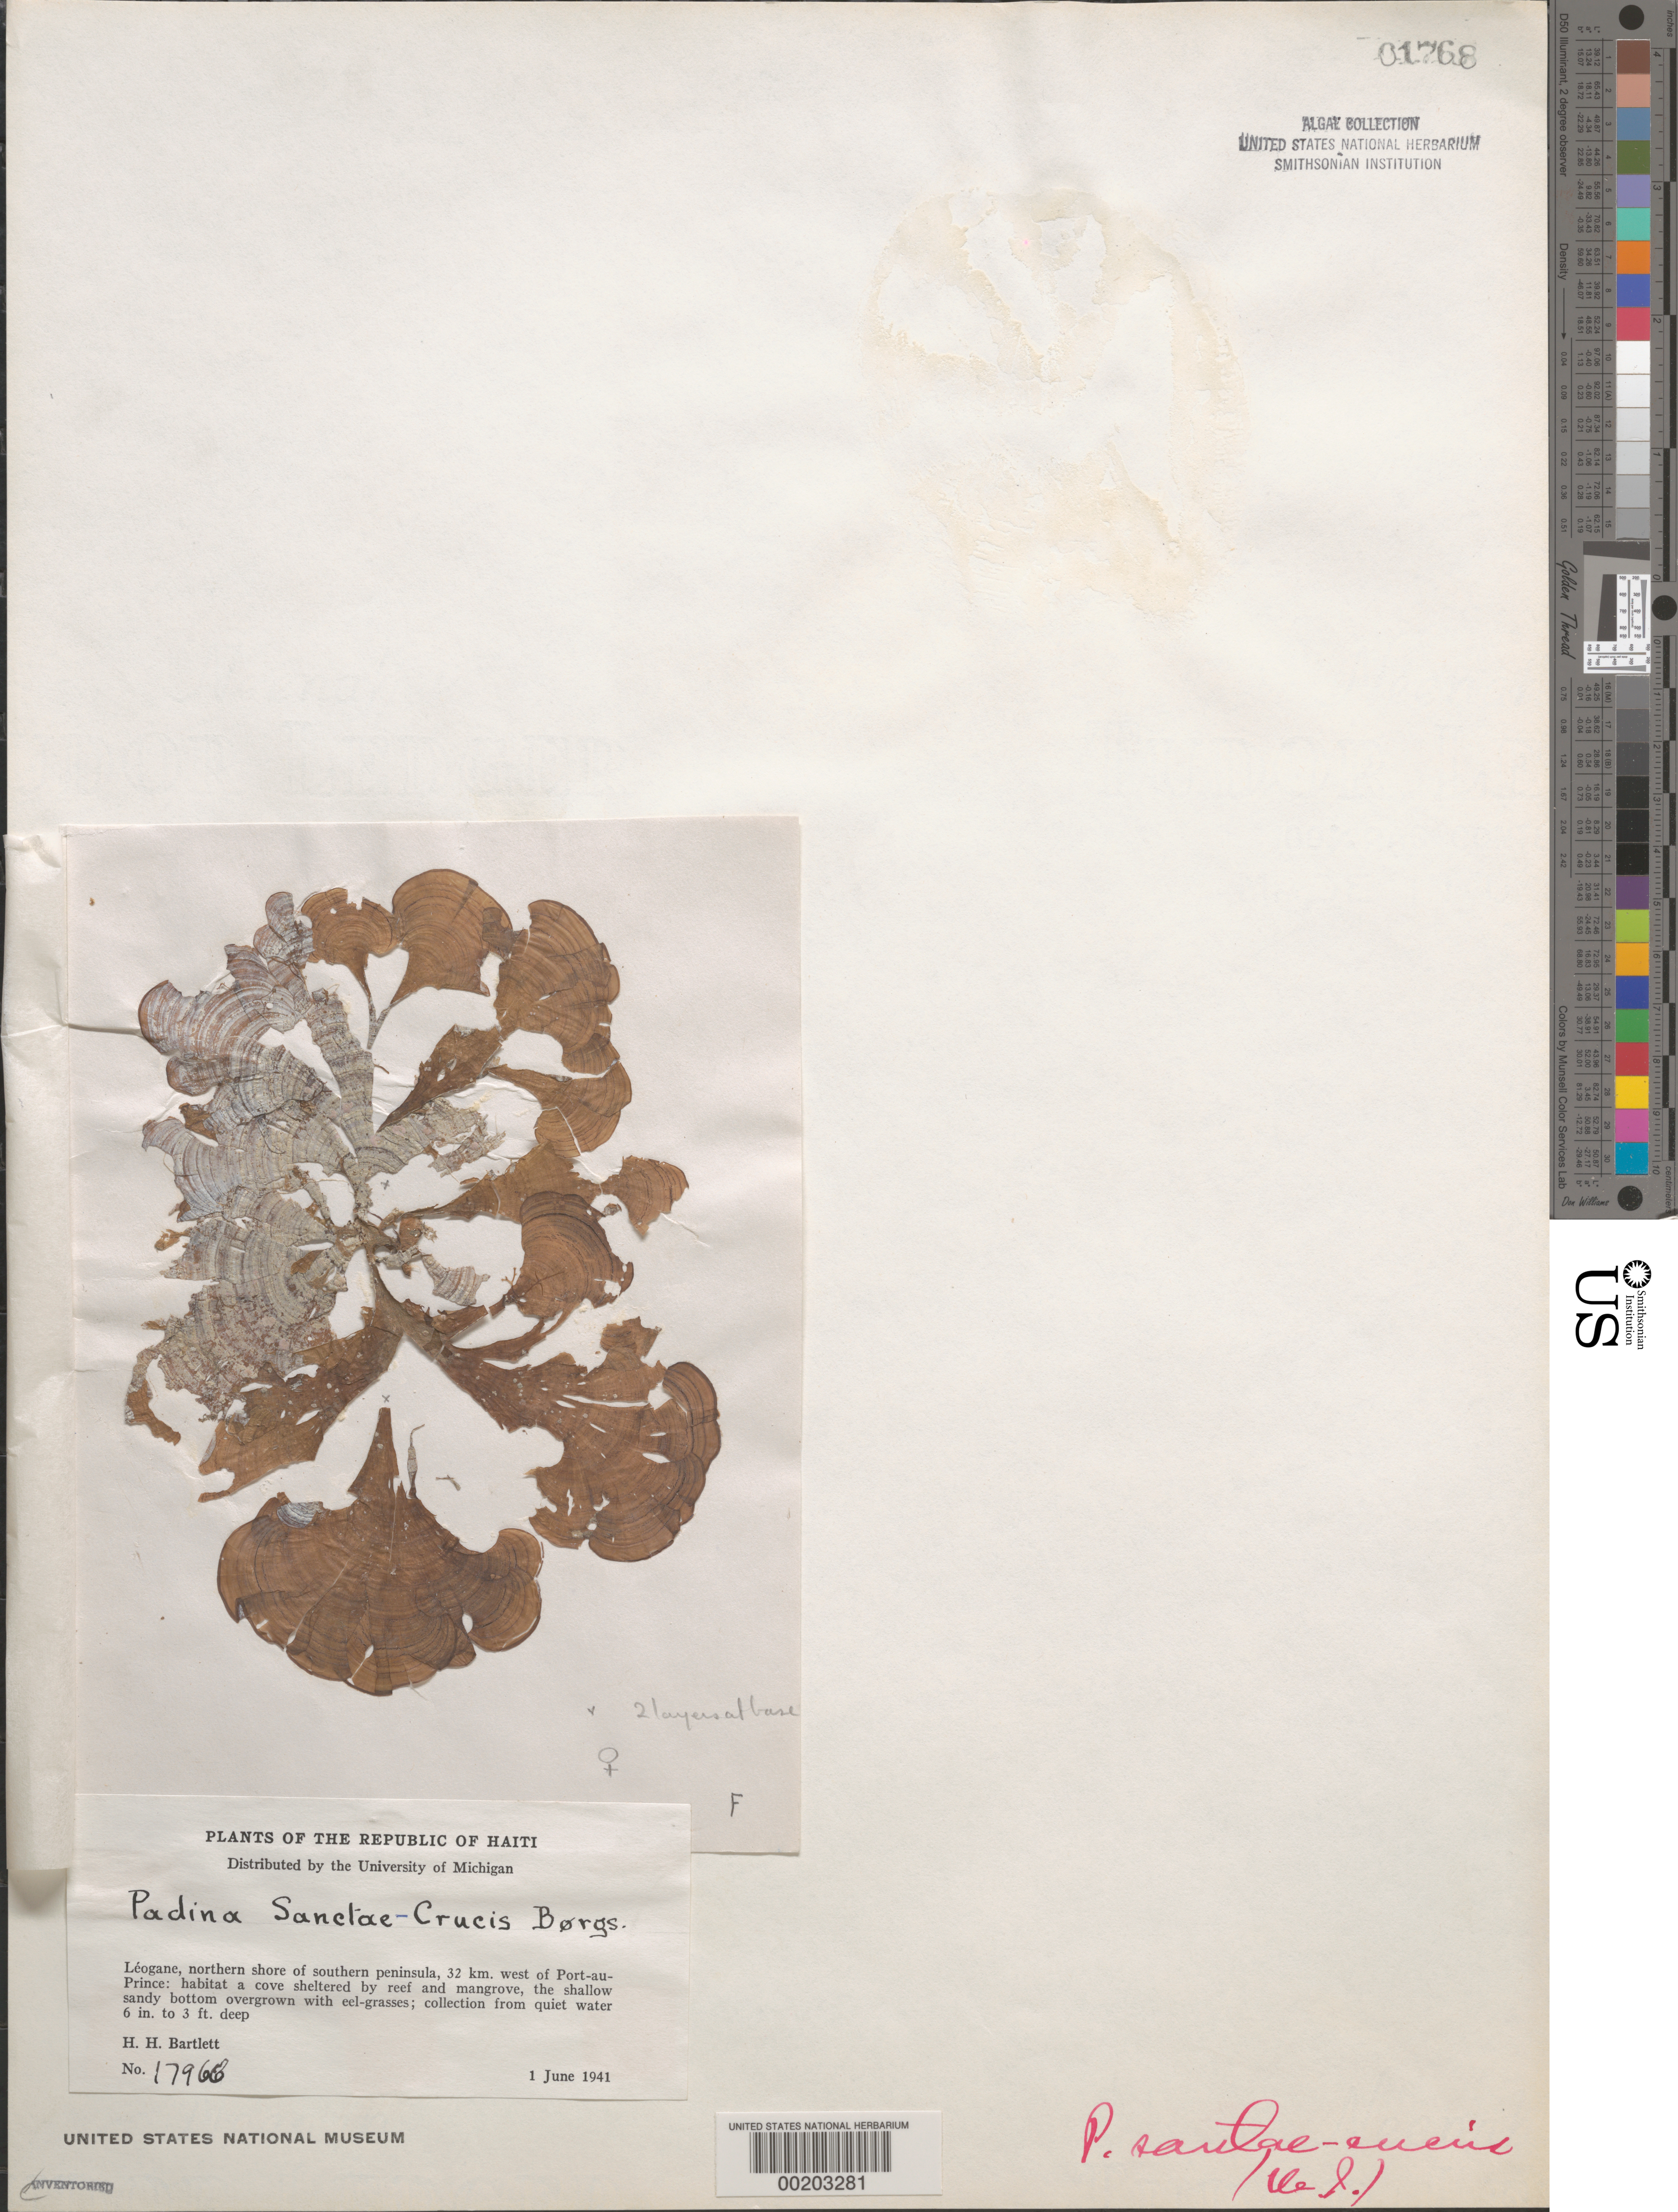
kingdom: Chromista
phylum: Ochrophyta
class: Phaeophyceae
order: Dictyotales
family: Dictyotaceae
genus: Padina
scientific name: Padina sanctae-crucis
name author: Børgesen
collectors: H. H. Bartlett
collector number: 17966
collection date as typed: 01 Jun 1941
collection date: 1941-06-01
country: Haiti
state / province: Ouest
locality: Leogane, 32 km west of Port-au-Prince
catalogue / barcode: US 1768